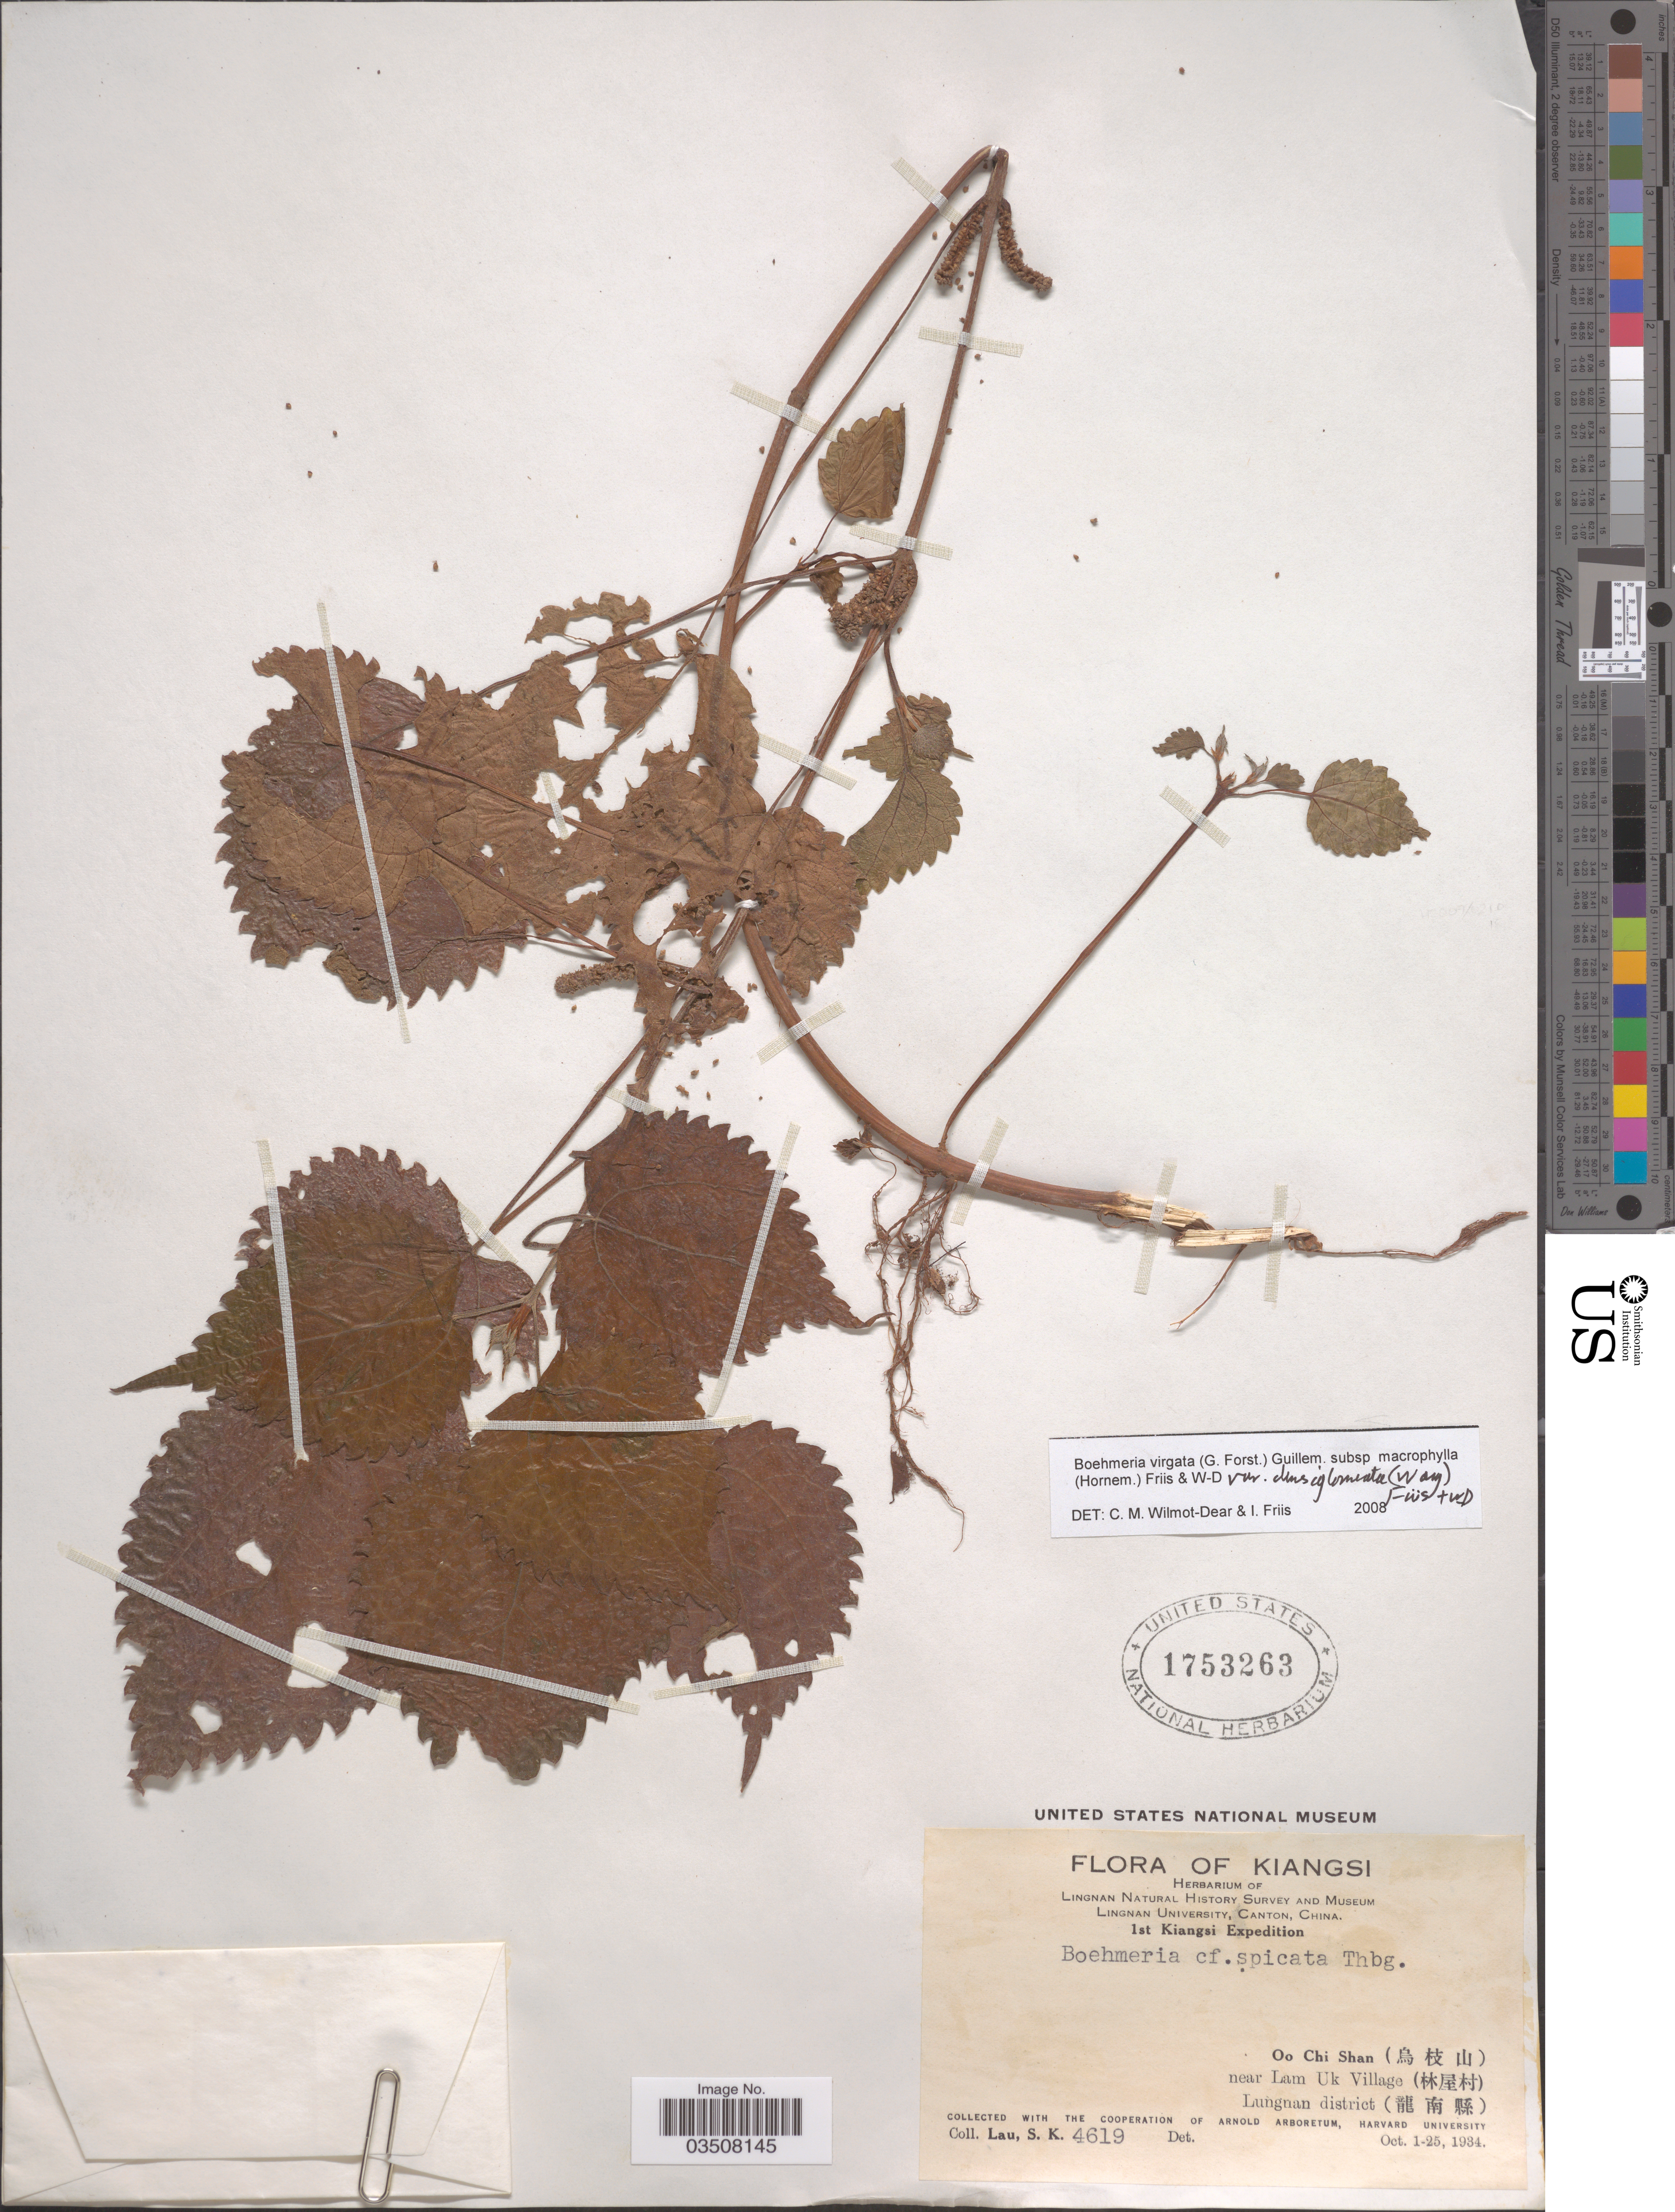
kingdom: Plantae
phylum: Tracheophyta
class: Magnoliopsida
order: Rosales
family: Urticaceae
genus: Boehmeria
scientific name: Boehmeria virgata var. densiglomerata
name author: (W.T. Wang) Friis & Wilmot-Dear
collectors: S. K. Lau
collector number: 4619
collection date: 1934-10-01/1934-10-25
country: China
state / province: Jiangxi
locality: Kiangsi. Oo Chi Shan (X), near Lam Uk Village (X), Lunguan district (X).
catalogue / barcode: US 1753263